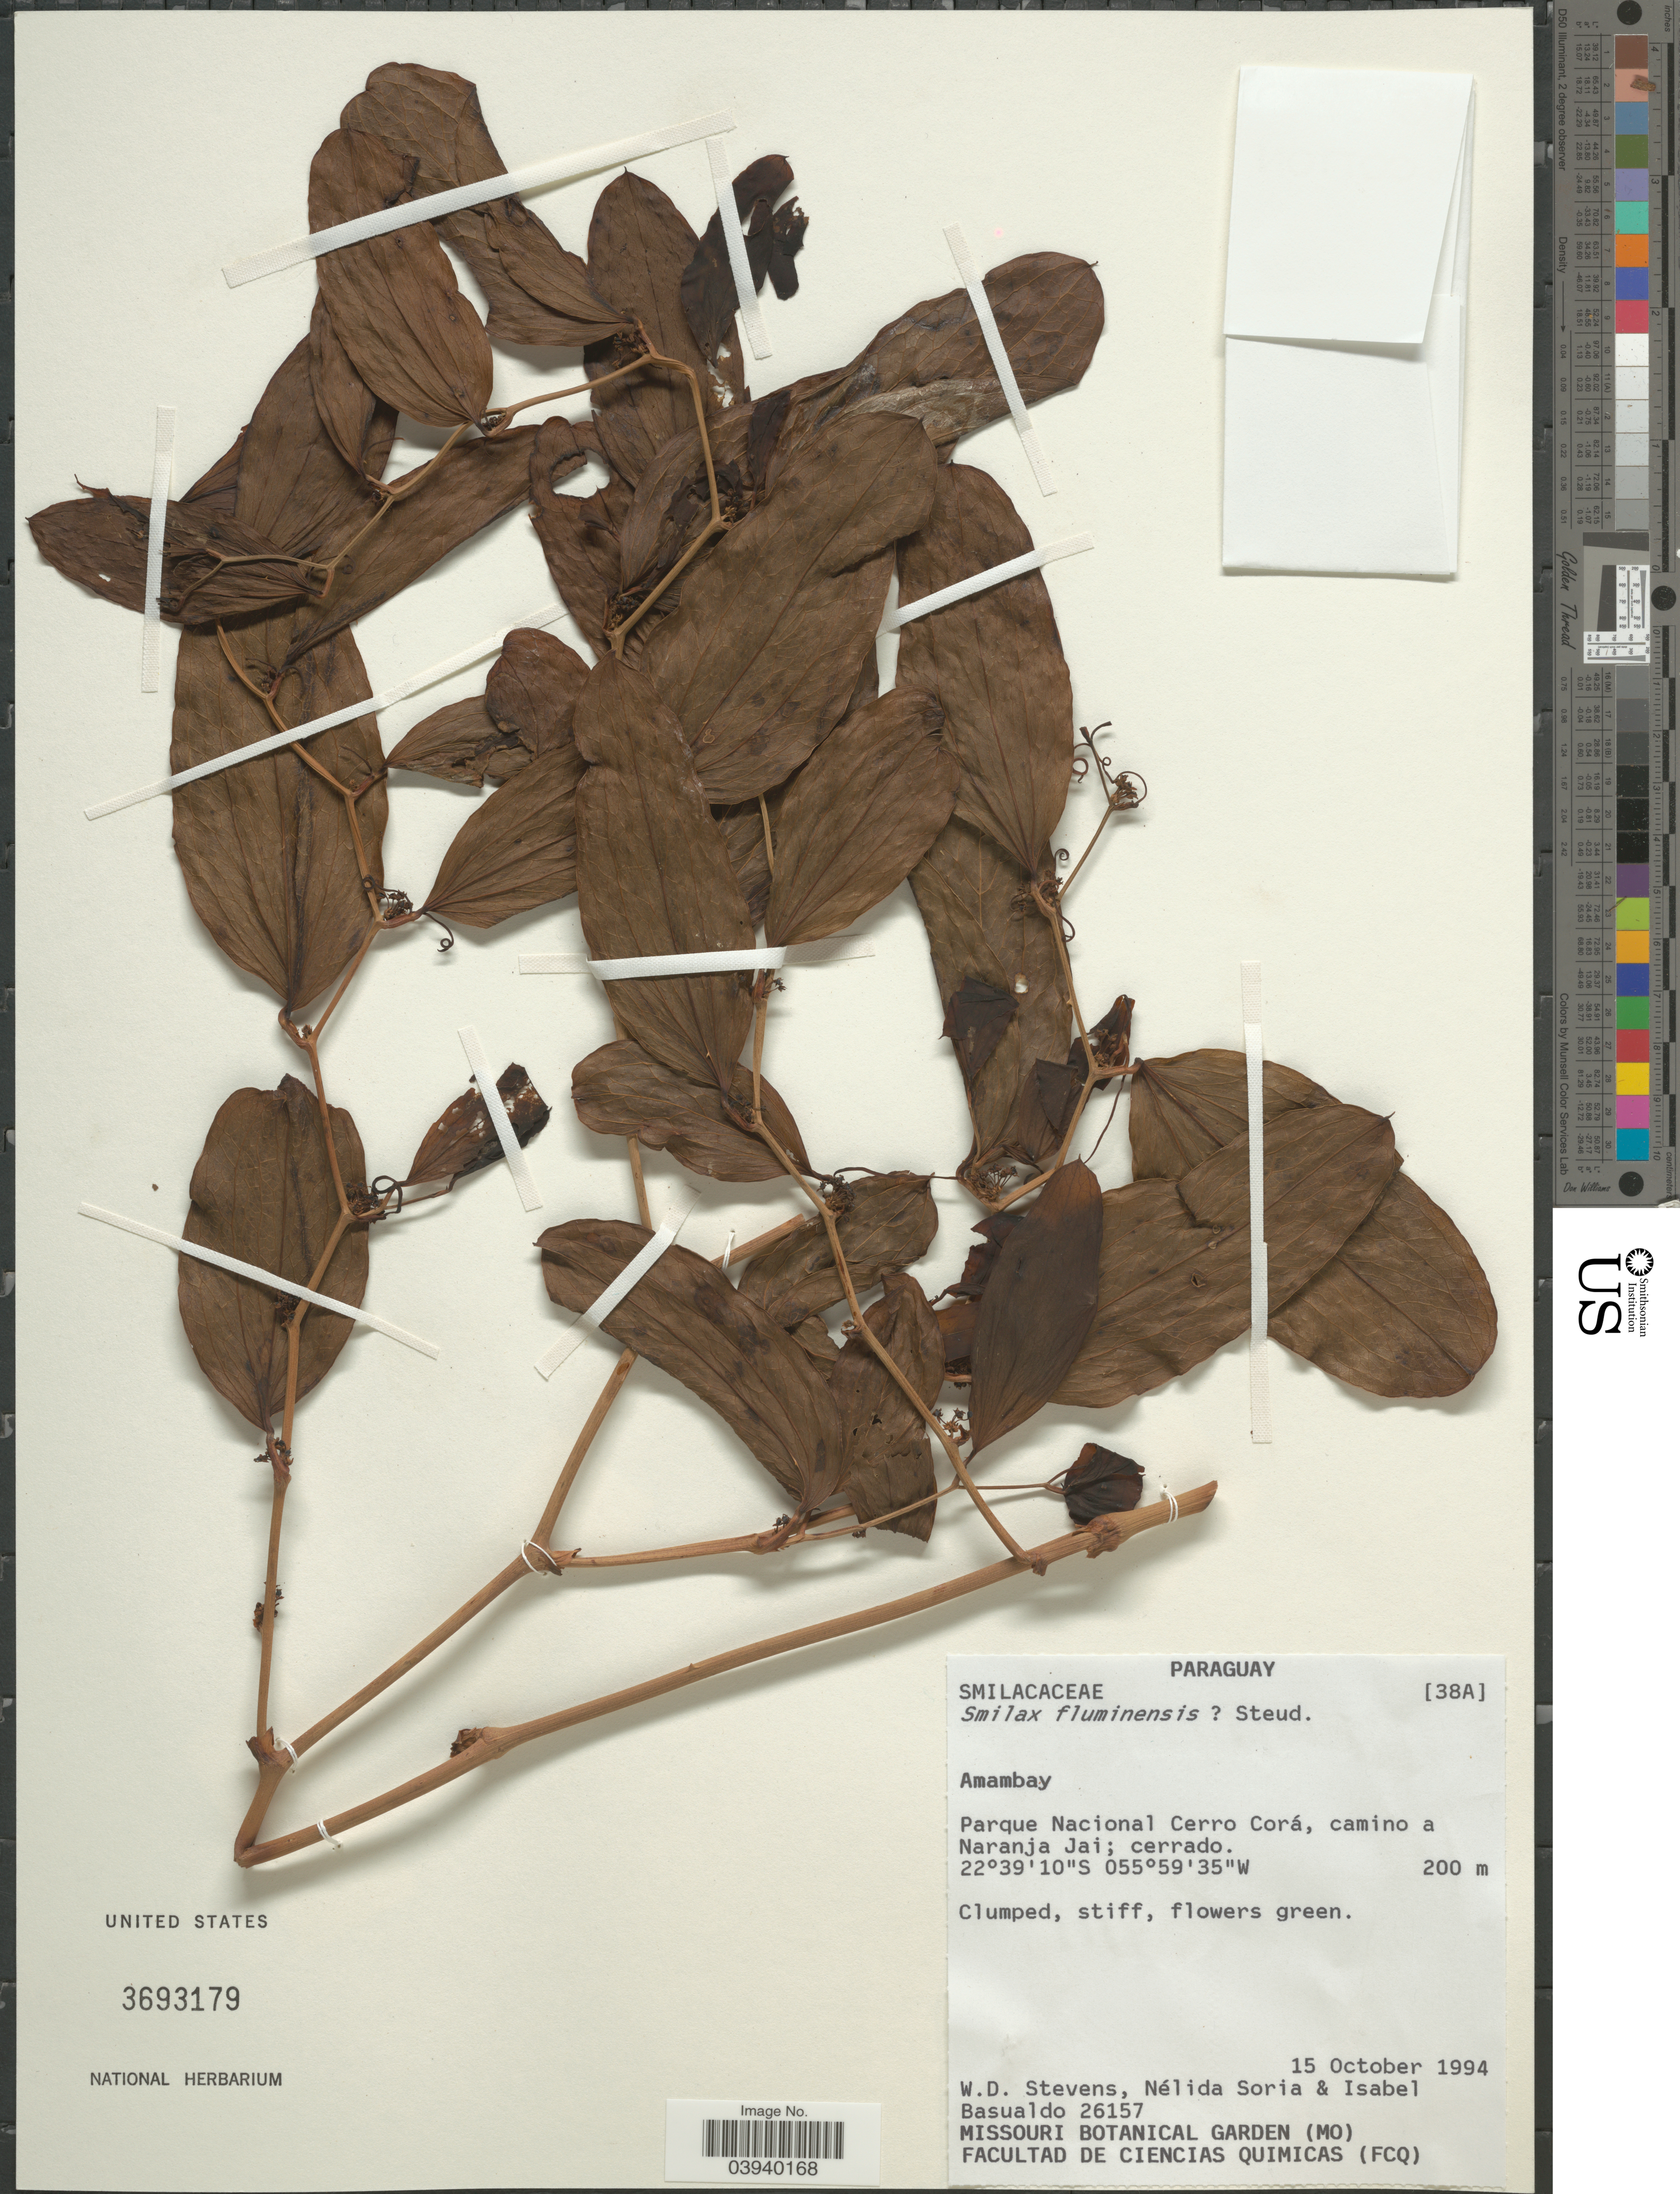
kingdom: Plantae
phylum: Tracheophyta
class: Liliopsida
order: Liliales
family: Smilacaceae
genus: Smilax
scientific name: Smilax fluminensis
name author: Steud.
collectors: W. D. Stevens, N. Soria & I. Basualdo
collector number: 26157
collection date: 1994-10-15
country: Paraguay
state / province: Amambay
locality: Parque Nacional Cerro Corá, camino a Naranja Jai; cerrado.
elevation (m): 200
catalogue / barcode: US 3693179